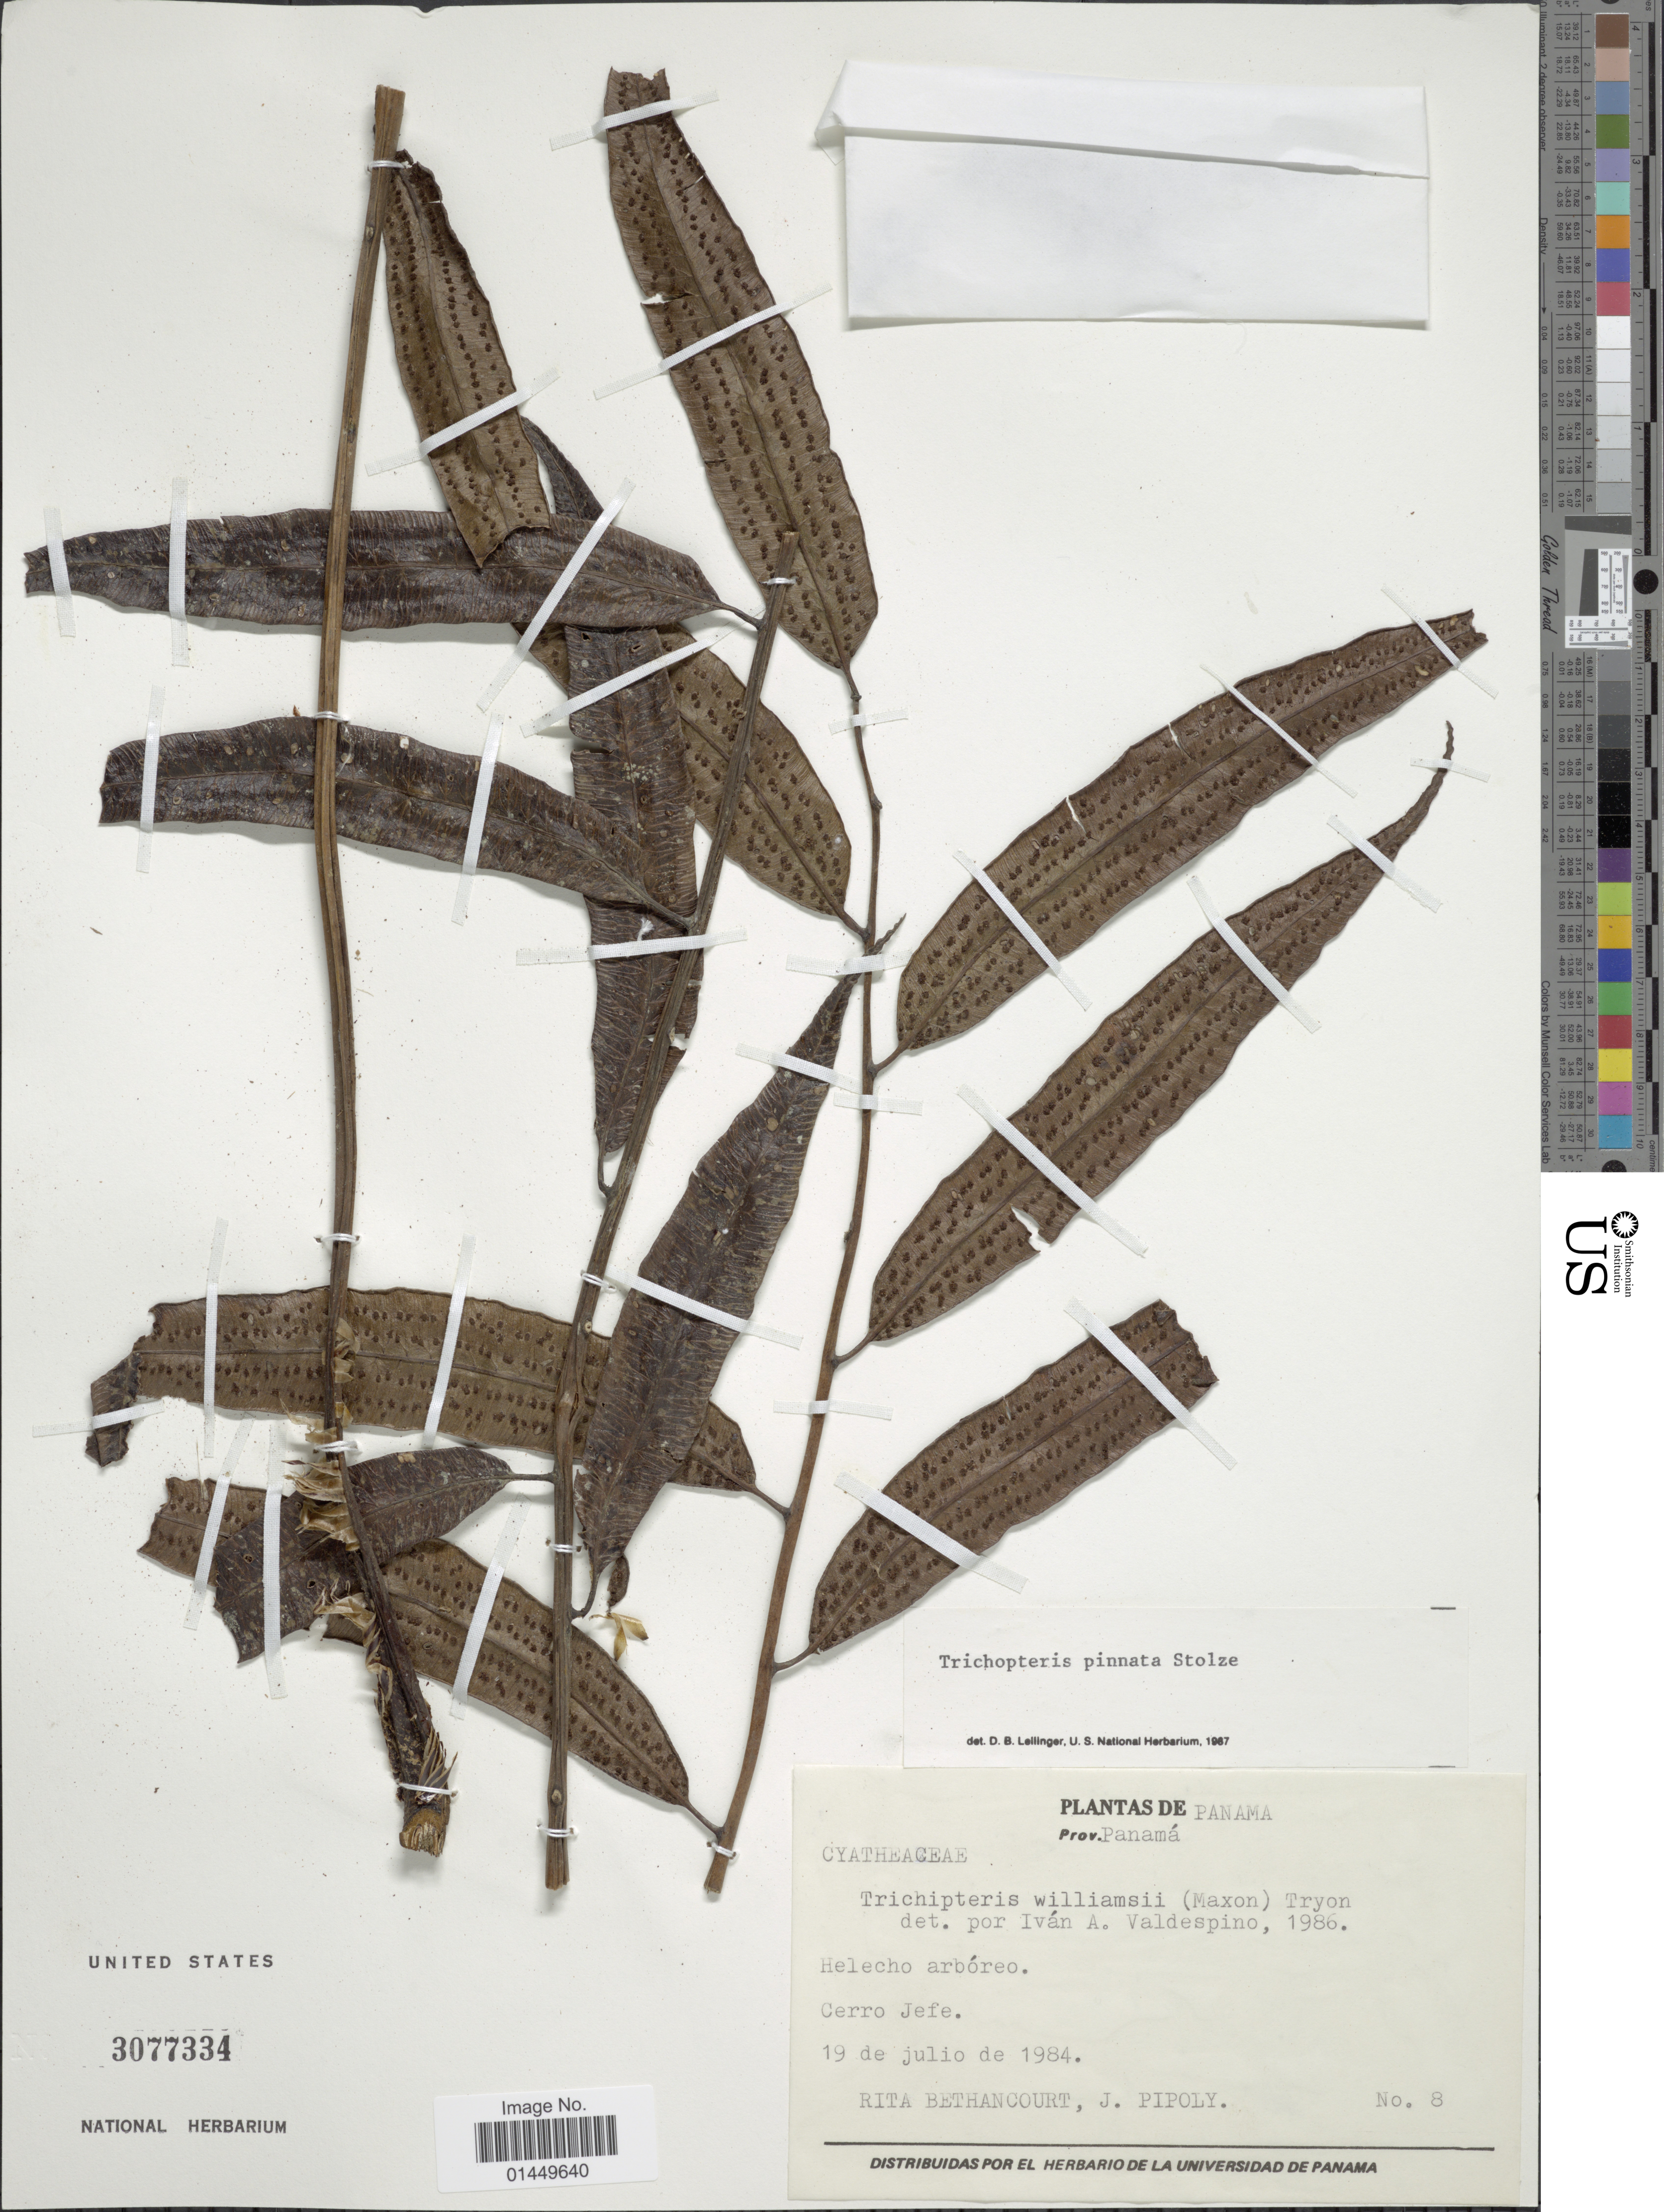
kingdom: Plantae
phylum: Tracheophyta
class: Polypodiopsida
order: Cyatheales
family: Cyatheaceae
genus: Cyathea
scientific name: Cyathea stolzei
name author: A.R. Sm. ex Lellinger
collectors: R. Bethancourt & J. J. Pipoly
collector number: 8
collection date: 1984-07-19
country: Panama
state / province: Panamá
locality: Prov. Panama, Cerro Jefe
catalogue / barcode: US 3077334